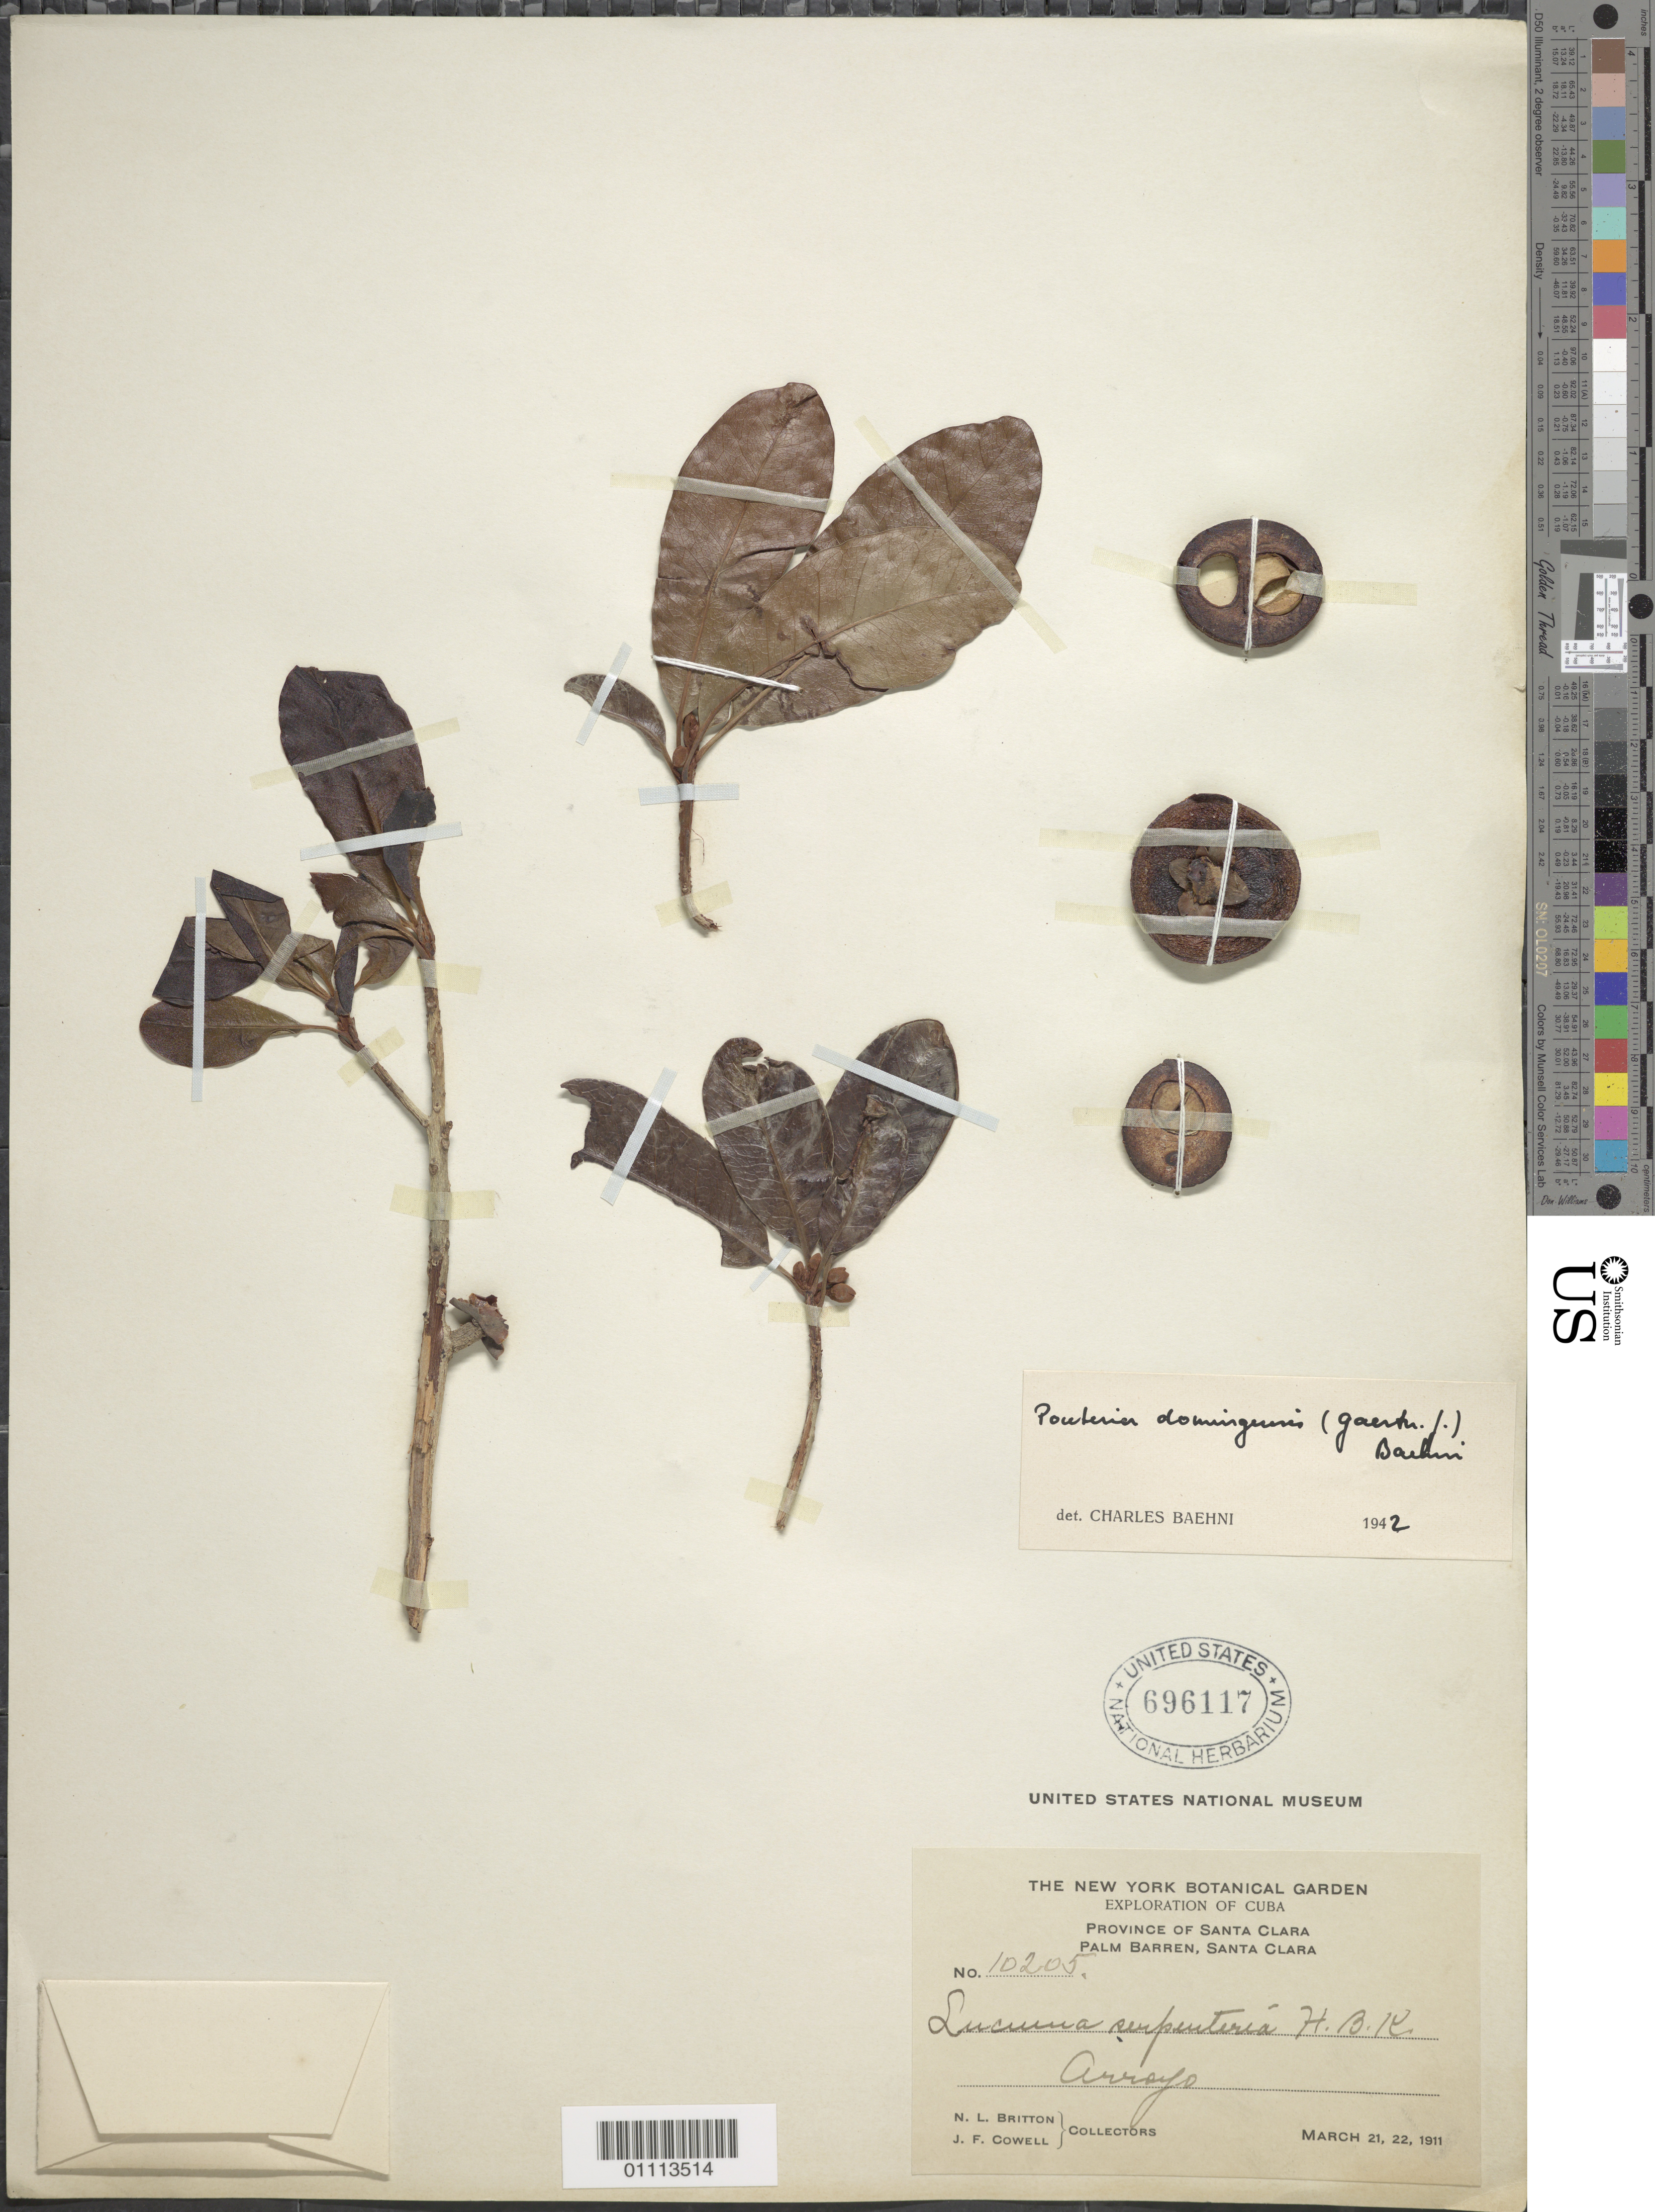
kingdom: Plantae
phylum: Tracheophyta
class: Magnoliopsida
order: Ericales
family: Sapotaceae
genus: Pouteria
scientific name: Pouteria domingensis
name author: (C.F. Gaertn.) Baehni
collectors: N. Britton & J. F. Cowell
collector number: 10205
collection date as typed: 21 Mar 1911 and 22 Mar 1911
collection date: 1911-03-21,1911-03-22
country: Cuba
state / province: Villa Clara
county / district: Santa Clara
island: Cuba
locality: Palm Barren, Arrego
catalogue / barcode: US 696117